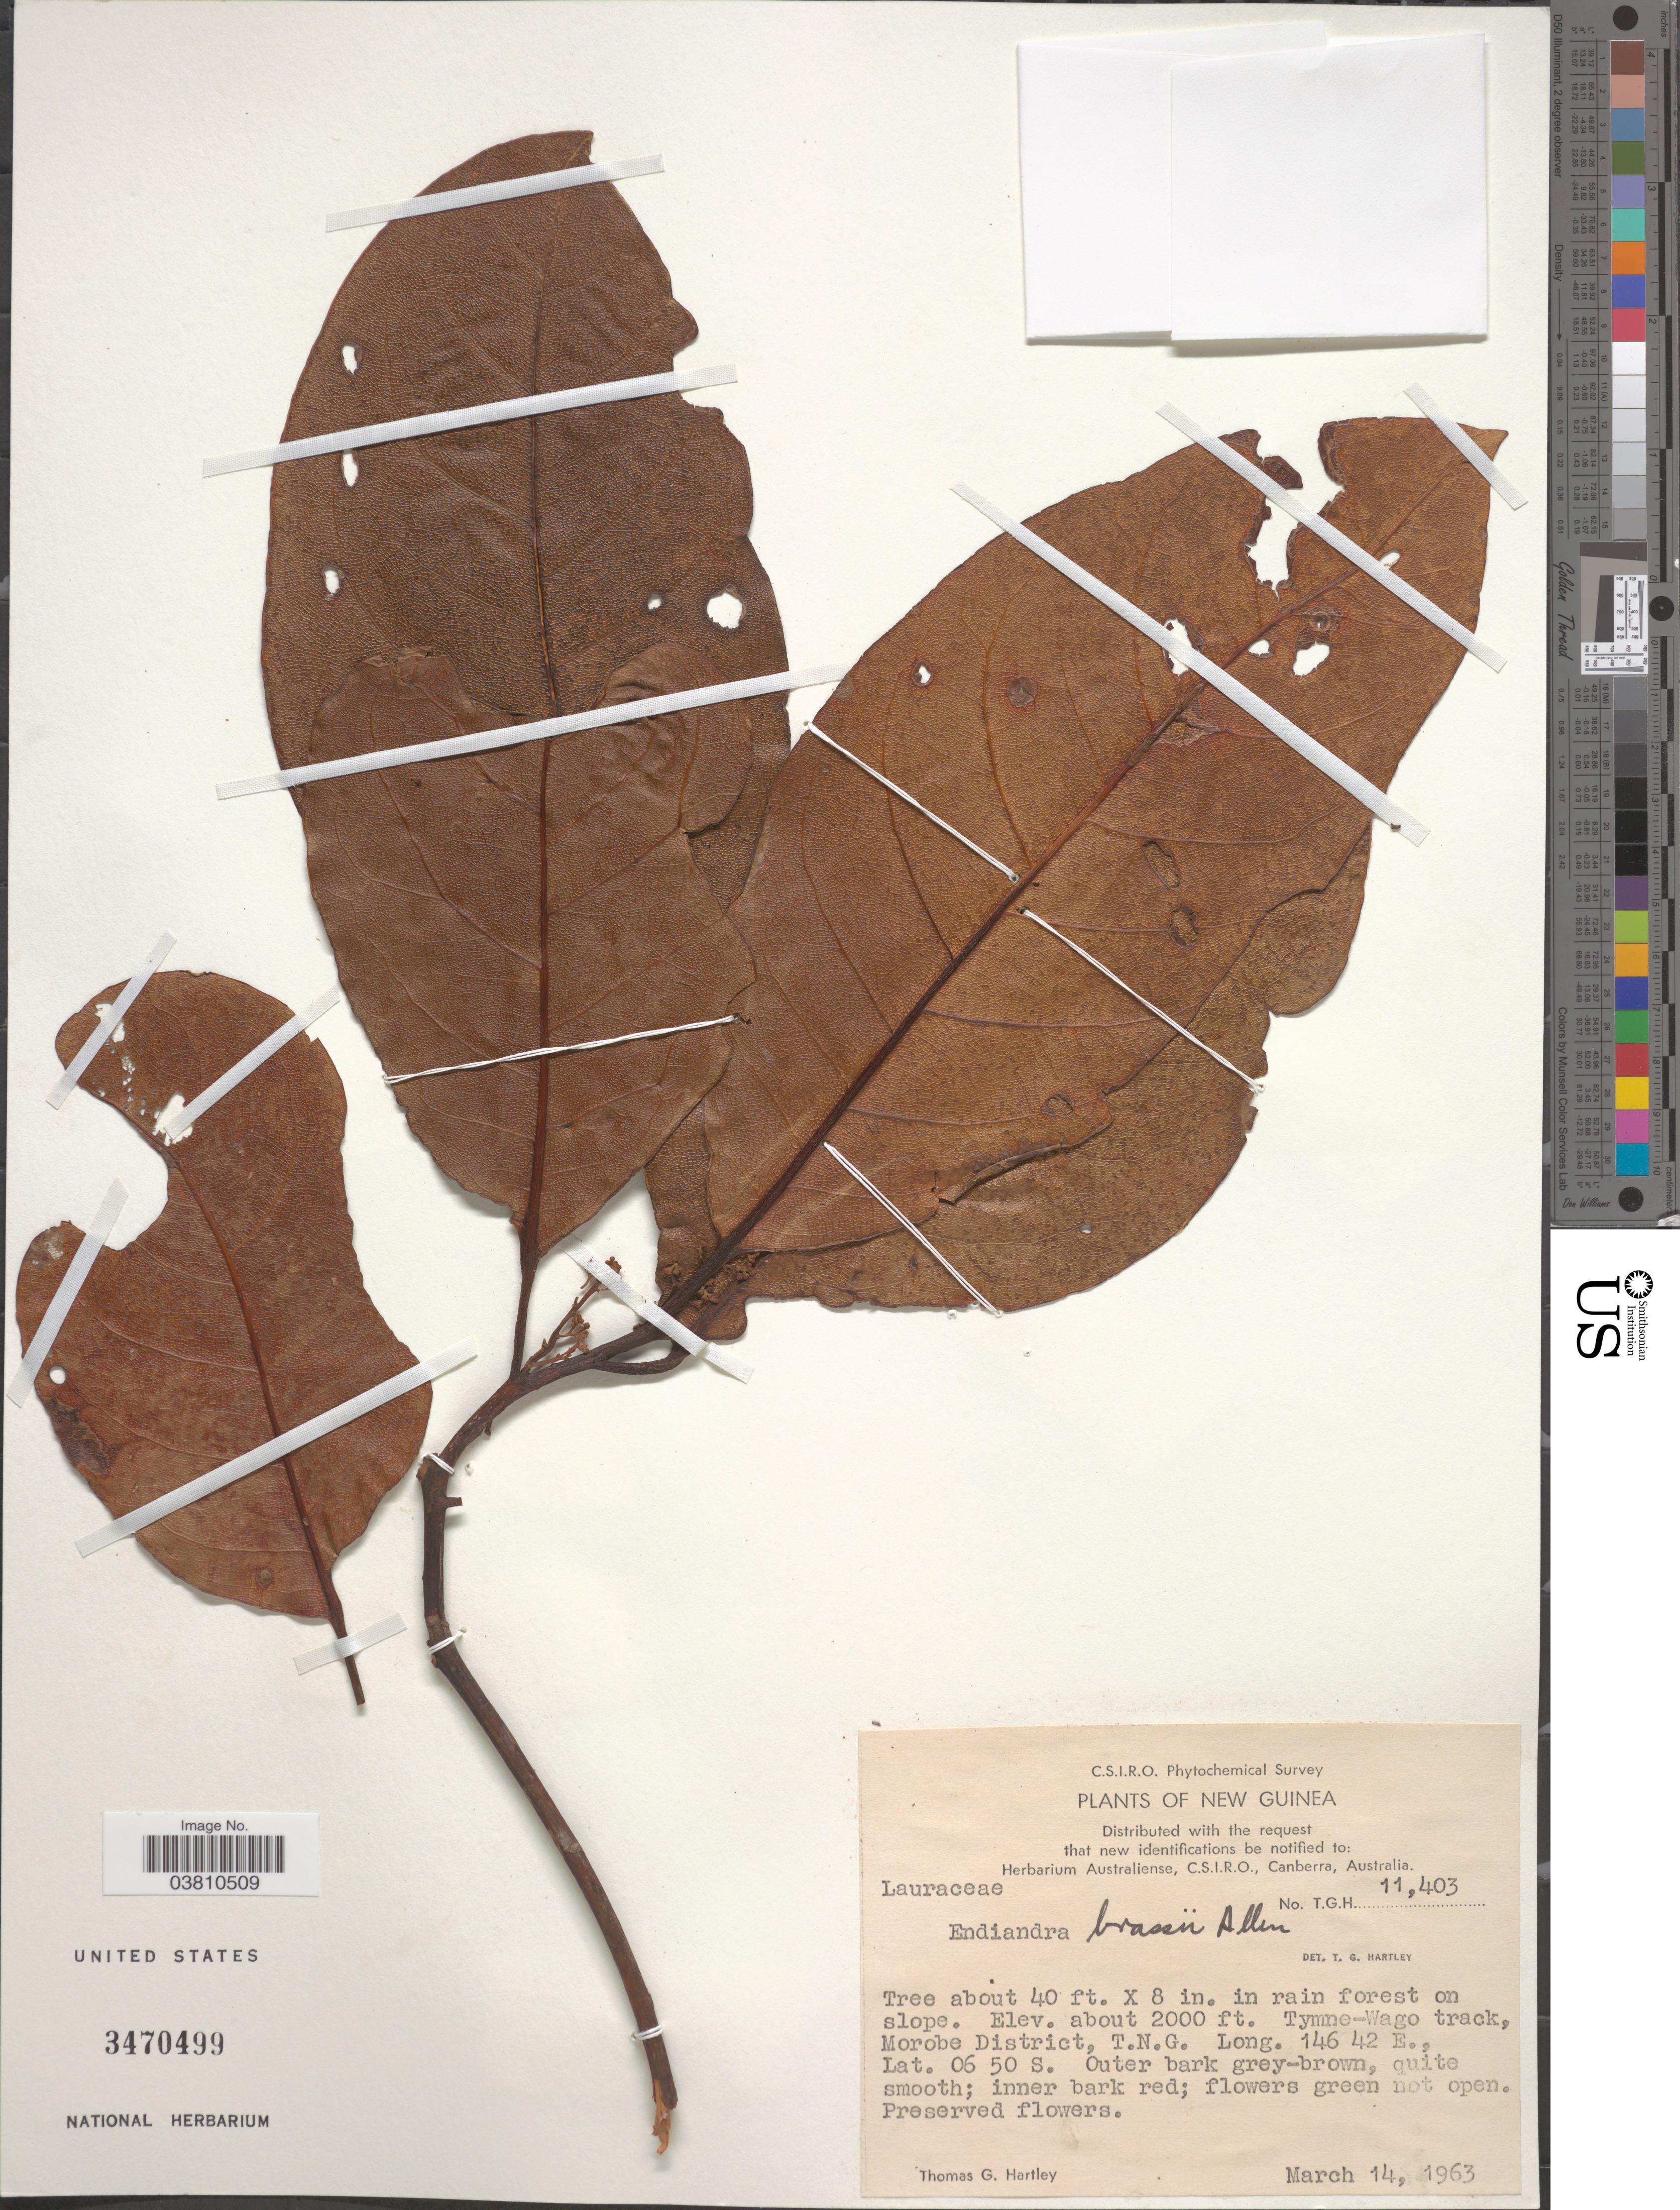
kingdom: Plantae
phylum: Tracheophyta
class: Magnoliopsida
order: Laurales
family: Lauraceae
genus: Endiandra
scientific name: Endiandra brassii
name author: C.K. Allen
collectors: T. G. Hartley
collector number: TGH11403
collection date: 1963-03-14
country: Papua New Guinea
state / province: Morobe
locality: New Guinea. In rain forest on slope. Tymne-Wago track, Morobe District, T.N.G.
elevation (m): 610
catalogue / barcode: US 3470499